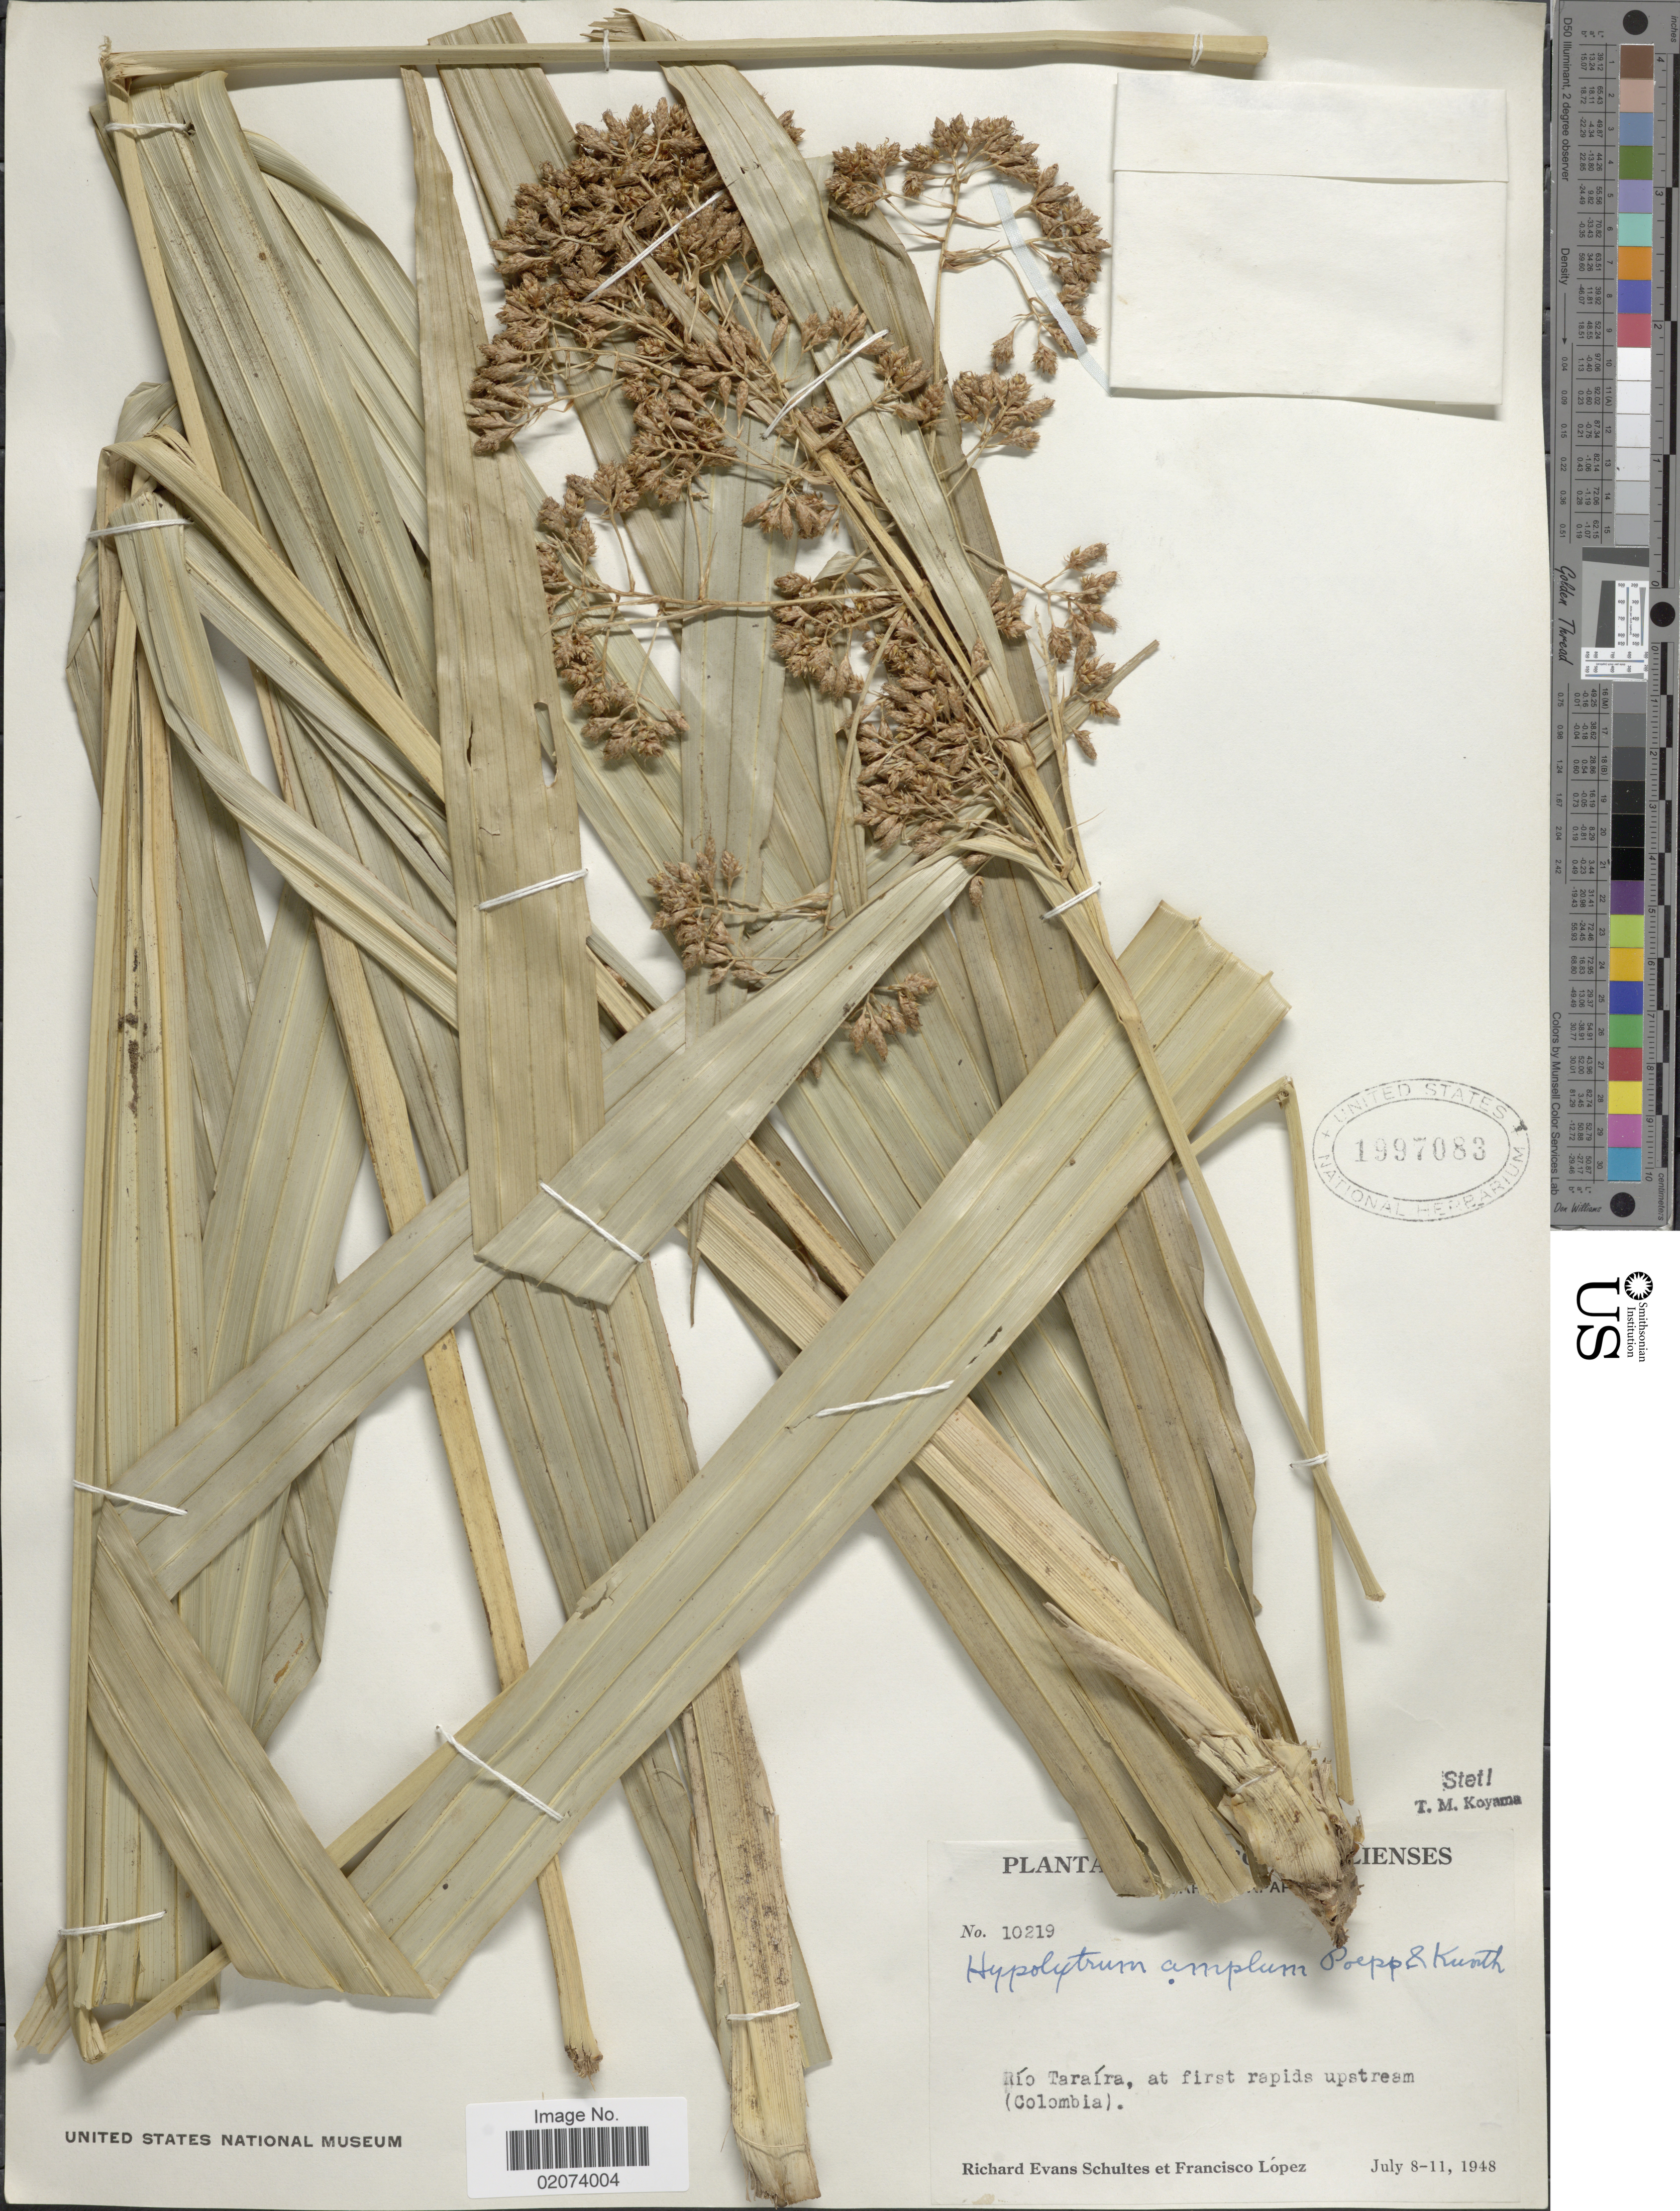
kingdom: Plantae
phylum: Tracheophyta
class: Liliopsida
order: Poales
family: Cyperaceae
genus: Hypolytrum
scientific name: Hypolytrum amplum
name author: Poepp. & Kunth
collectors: R. E. Schultes & F. Lopéz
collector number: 10219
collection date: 1948-07-08/1948-07-11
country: Colombia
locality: Rio Taraira, at first rapids upstream.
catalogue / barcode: US 1997083